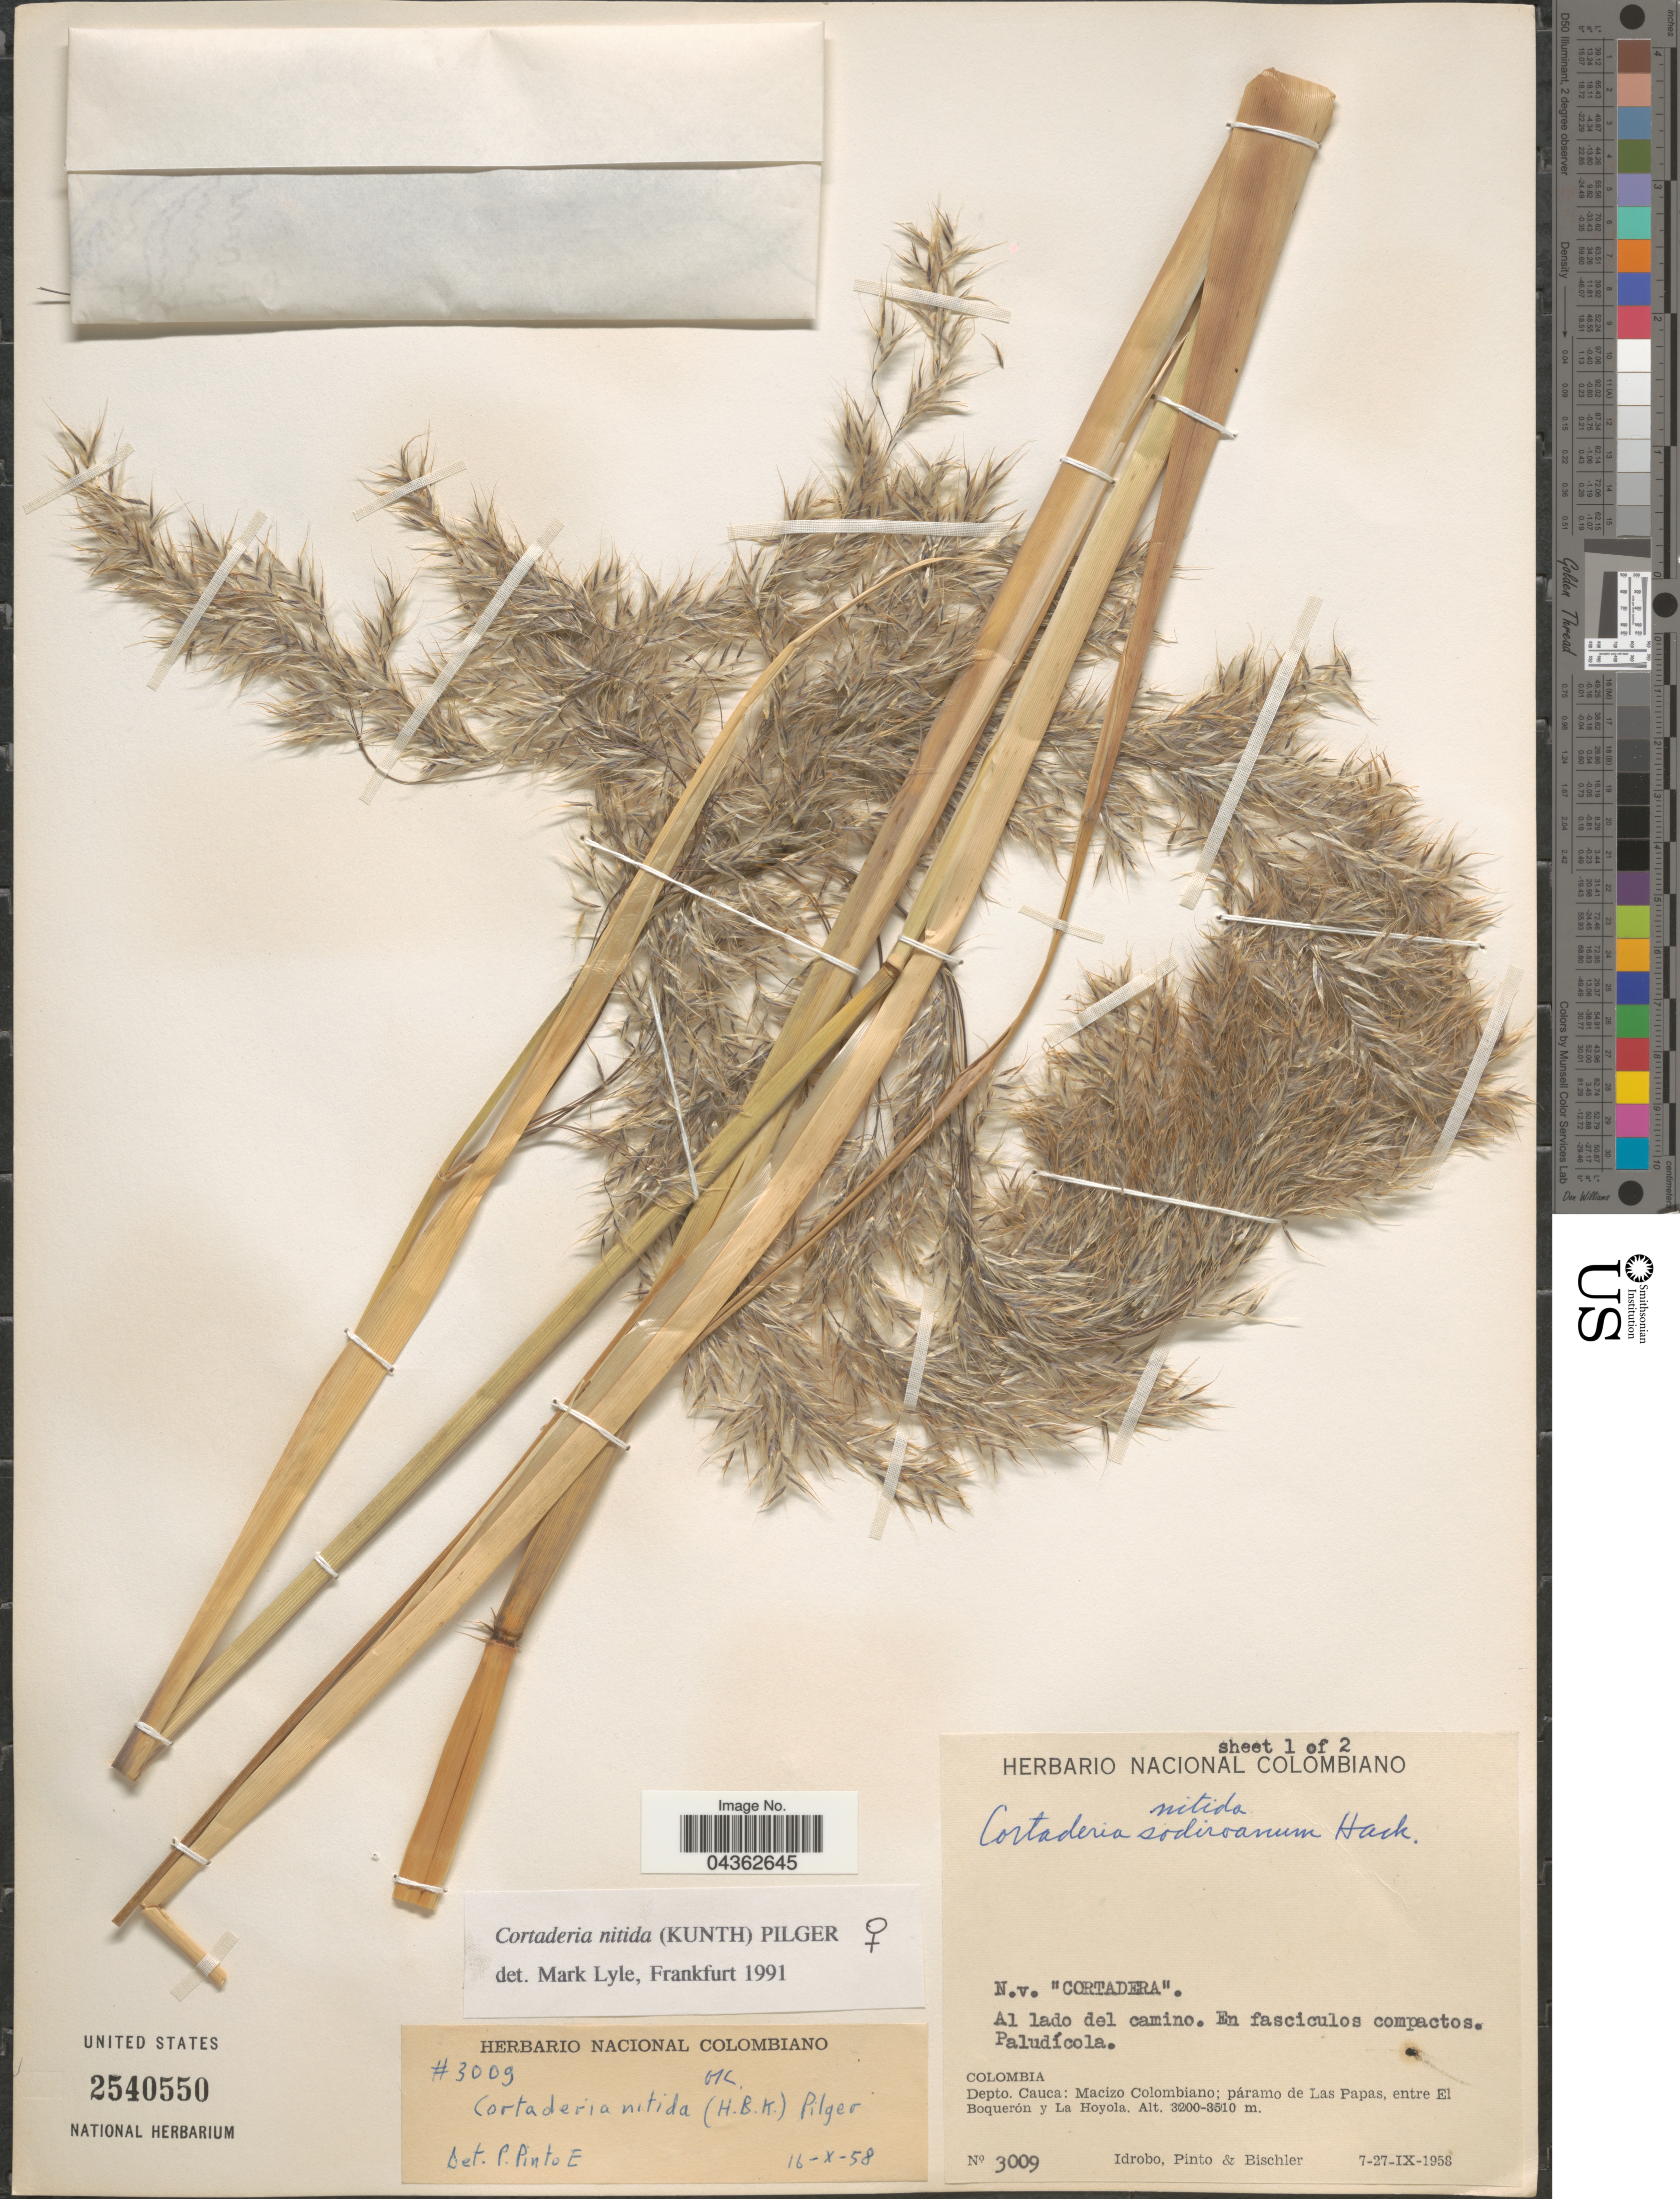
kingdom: Plantae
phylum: Tracheophyta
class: Liliopsida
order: Poales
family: Poaceae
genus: Cortaderia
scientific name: Cortaderia nitida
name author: (Kunth) Pilg.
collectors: -- Idrobo, Pinto, -- & -. Bischler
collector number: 3009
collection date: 1958-09-07/1958-09-27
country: Colombia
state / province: Cauca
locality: Paludícola. Depto. Cauca: Macizo Colombiano; páramo de Las Papas, entre El Boquerón y La Hoyola.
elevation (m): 3200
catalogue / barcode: US 2540550